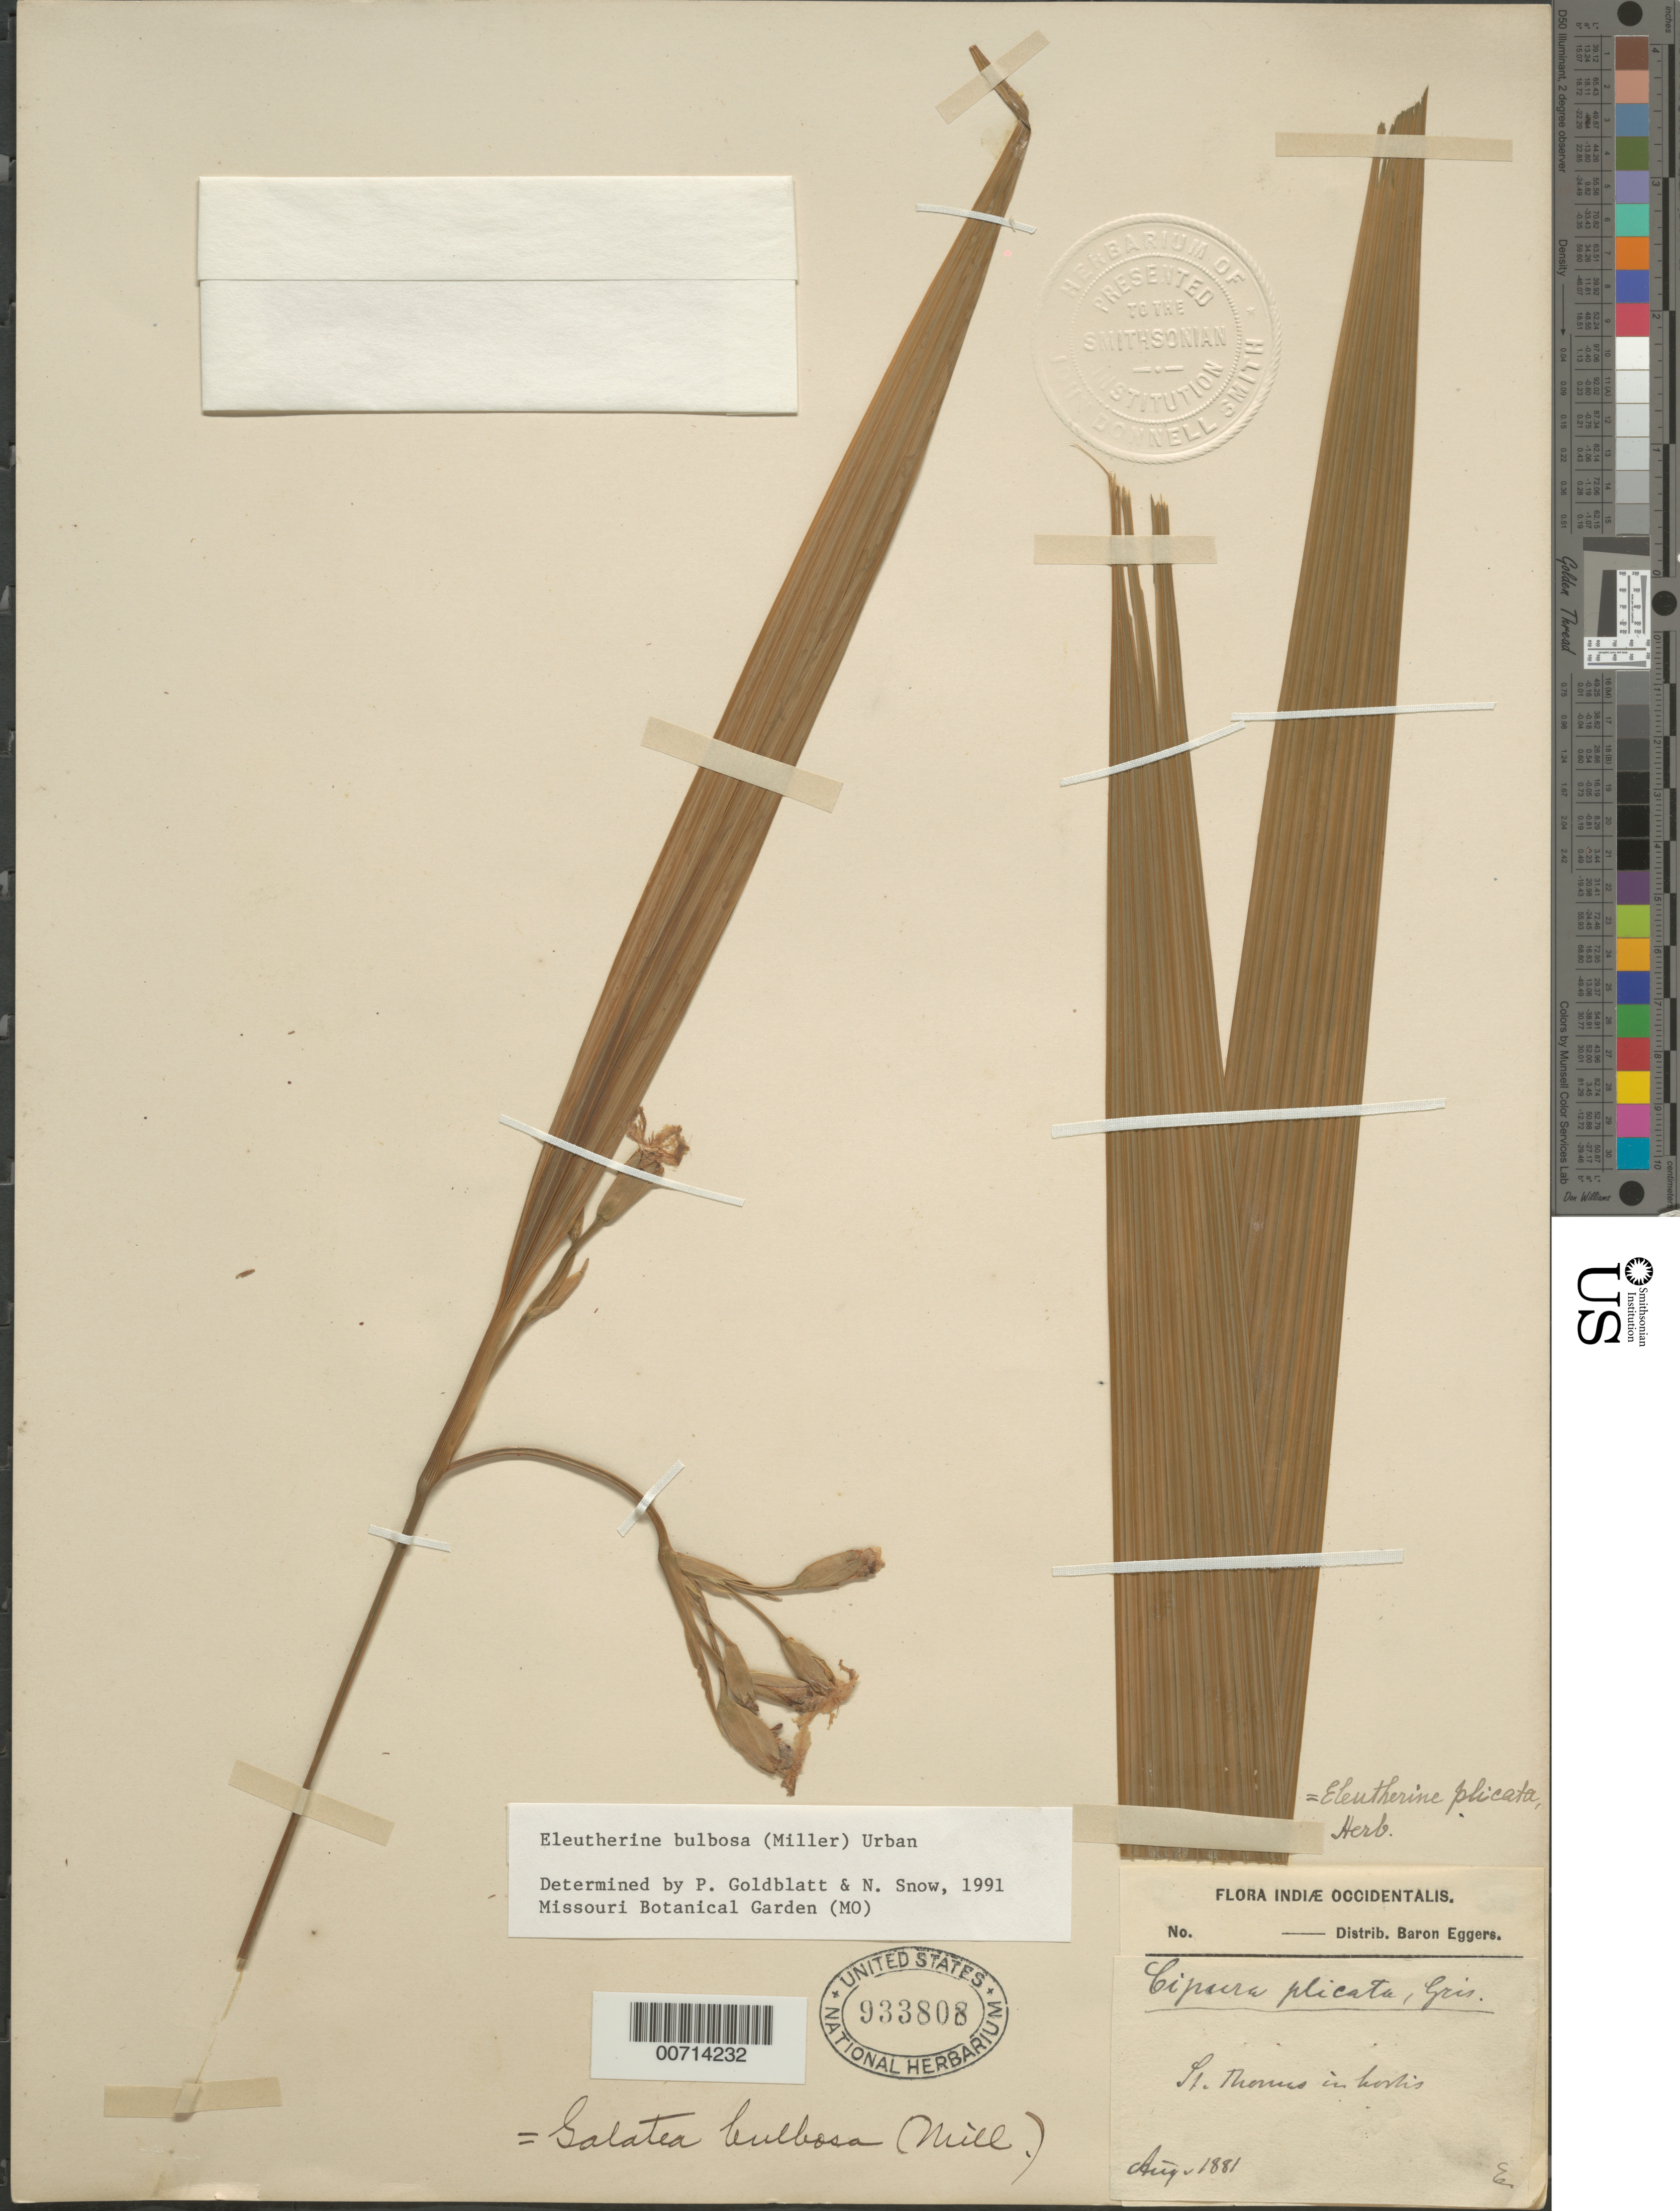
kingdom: Plantae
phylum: Tracheophyta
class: Liliopsida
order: Asparagales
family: Iridaceae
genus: Eleutherine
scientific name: Eleutherine bulbosa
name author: (Mill.) Urb.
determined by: Goldblatt, P.; Snow, N. W.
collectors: H. F. A. von Eggers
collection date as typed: Aug 1881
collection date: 1881-08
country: U.S. Virgin Islands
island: St. Thomas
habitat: In hortis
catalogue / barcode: US 933808